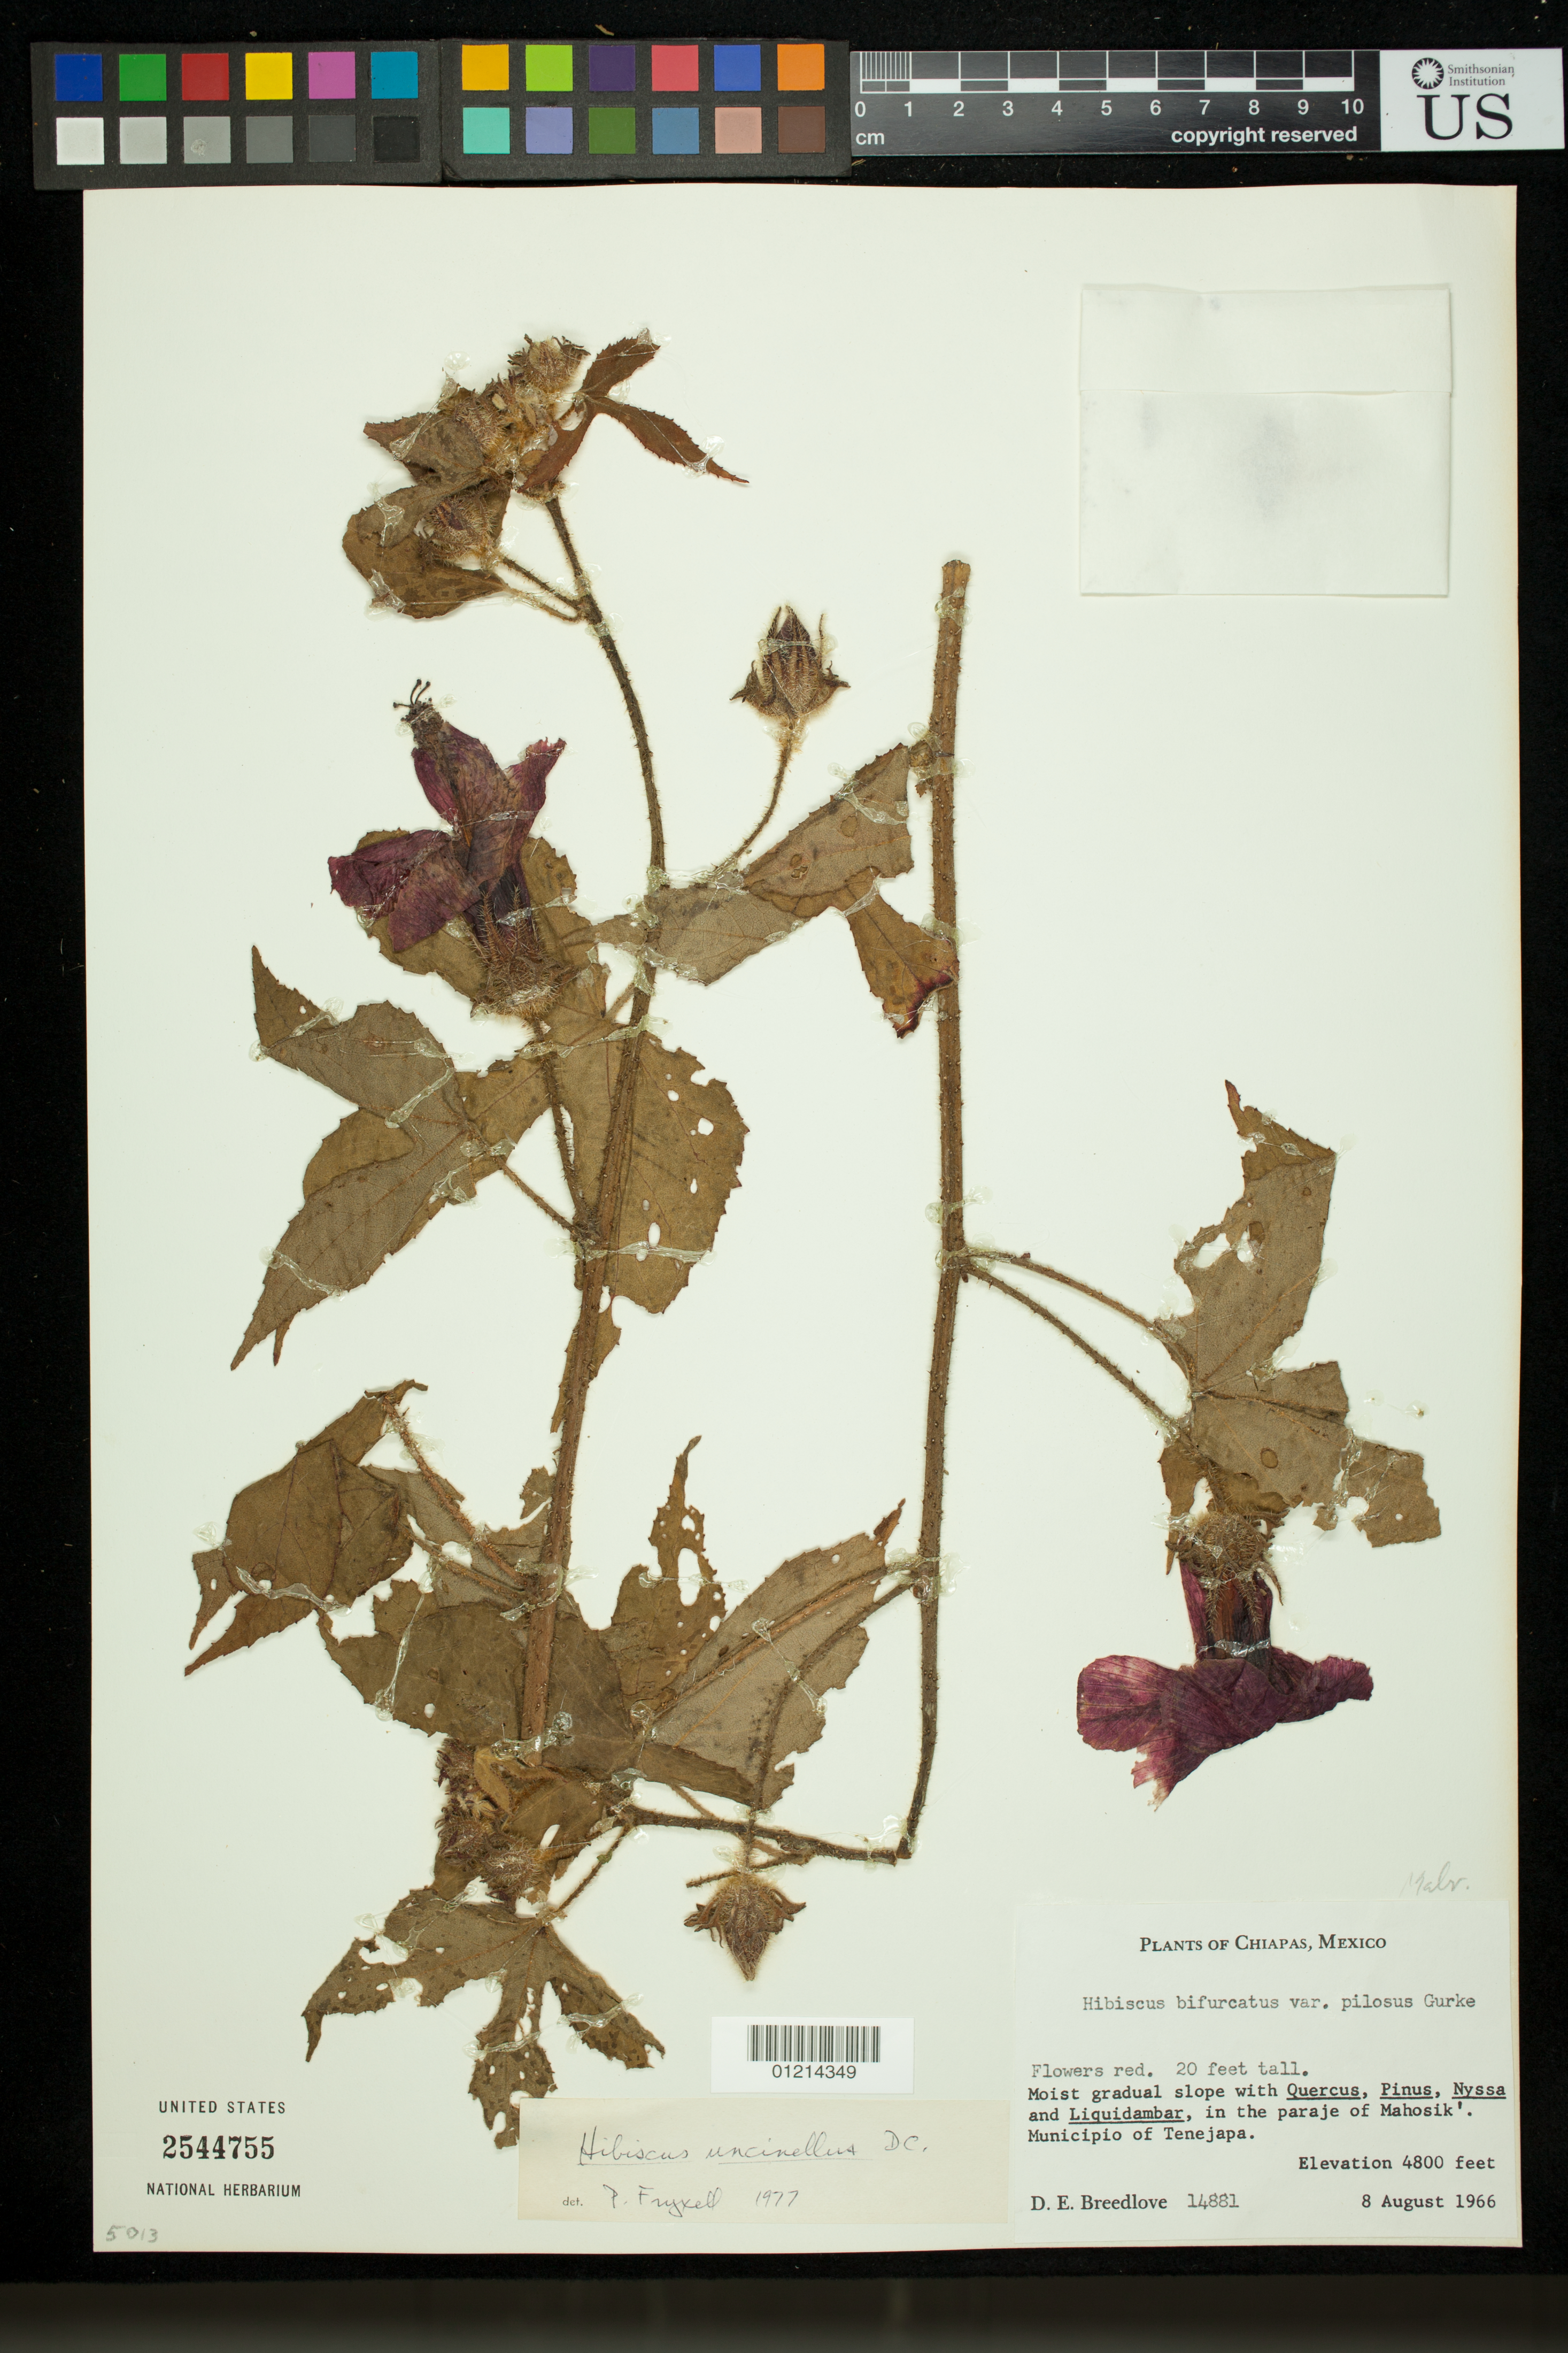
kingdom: Plantae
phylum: Tracheophyta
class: Magnoliopsida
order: Malvales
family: Malvaceae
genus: Sabdariffa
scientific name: Sabdariffa uncinella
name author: (DC.) M.M. Hanes & R.L. Barrett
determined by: Dorr, Laurence J., Curator (BOT), Smithsonian Institution - National Museum of Natural History (UNITED STATES)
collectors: D. E. Breedlove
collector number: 14881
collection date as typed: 08 Aug 1966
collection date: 1966-08-08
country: Mexico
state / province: Chiapas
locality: In the paraje of Mahosik'. Municipio of Tenejapa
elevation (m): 1463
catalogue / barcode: US 2544755